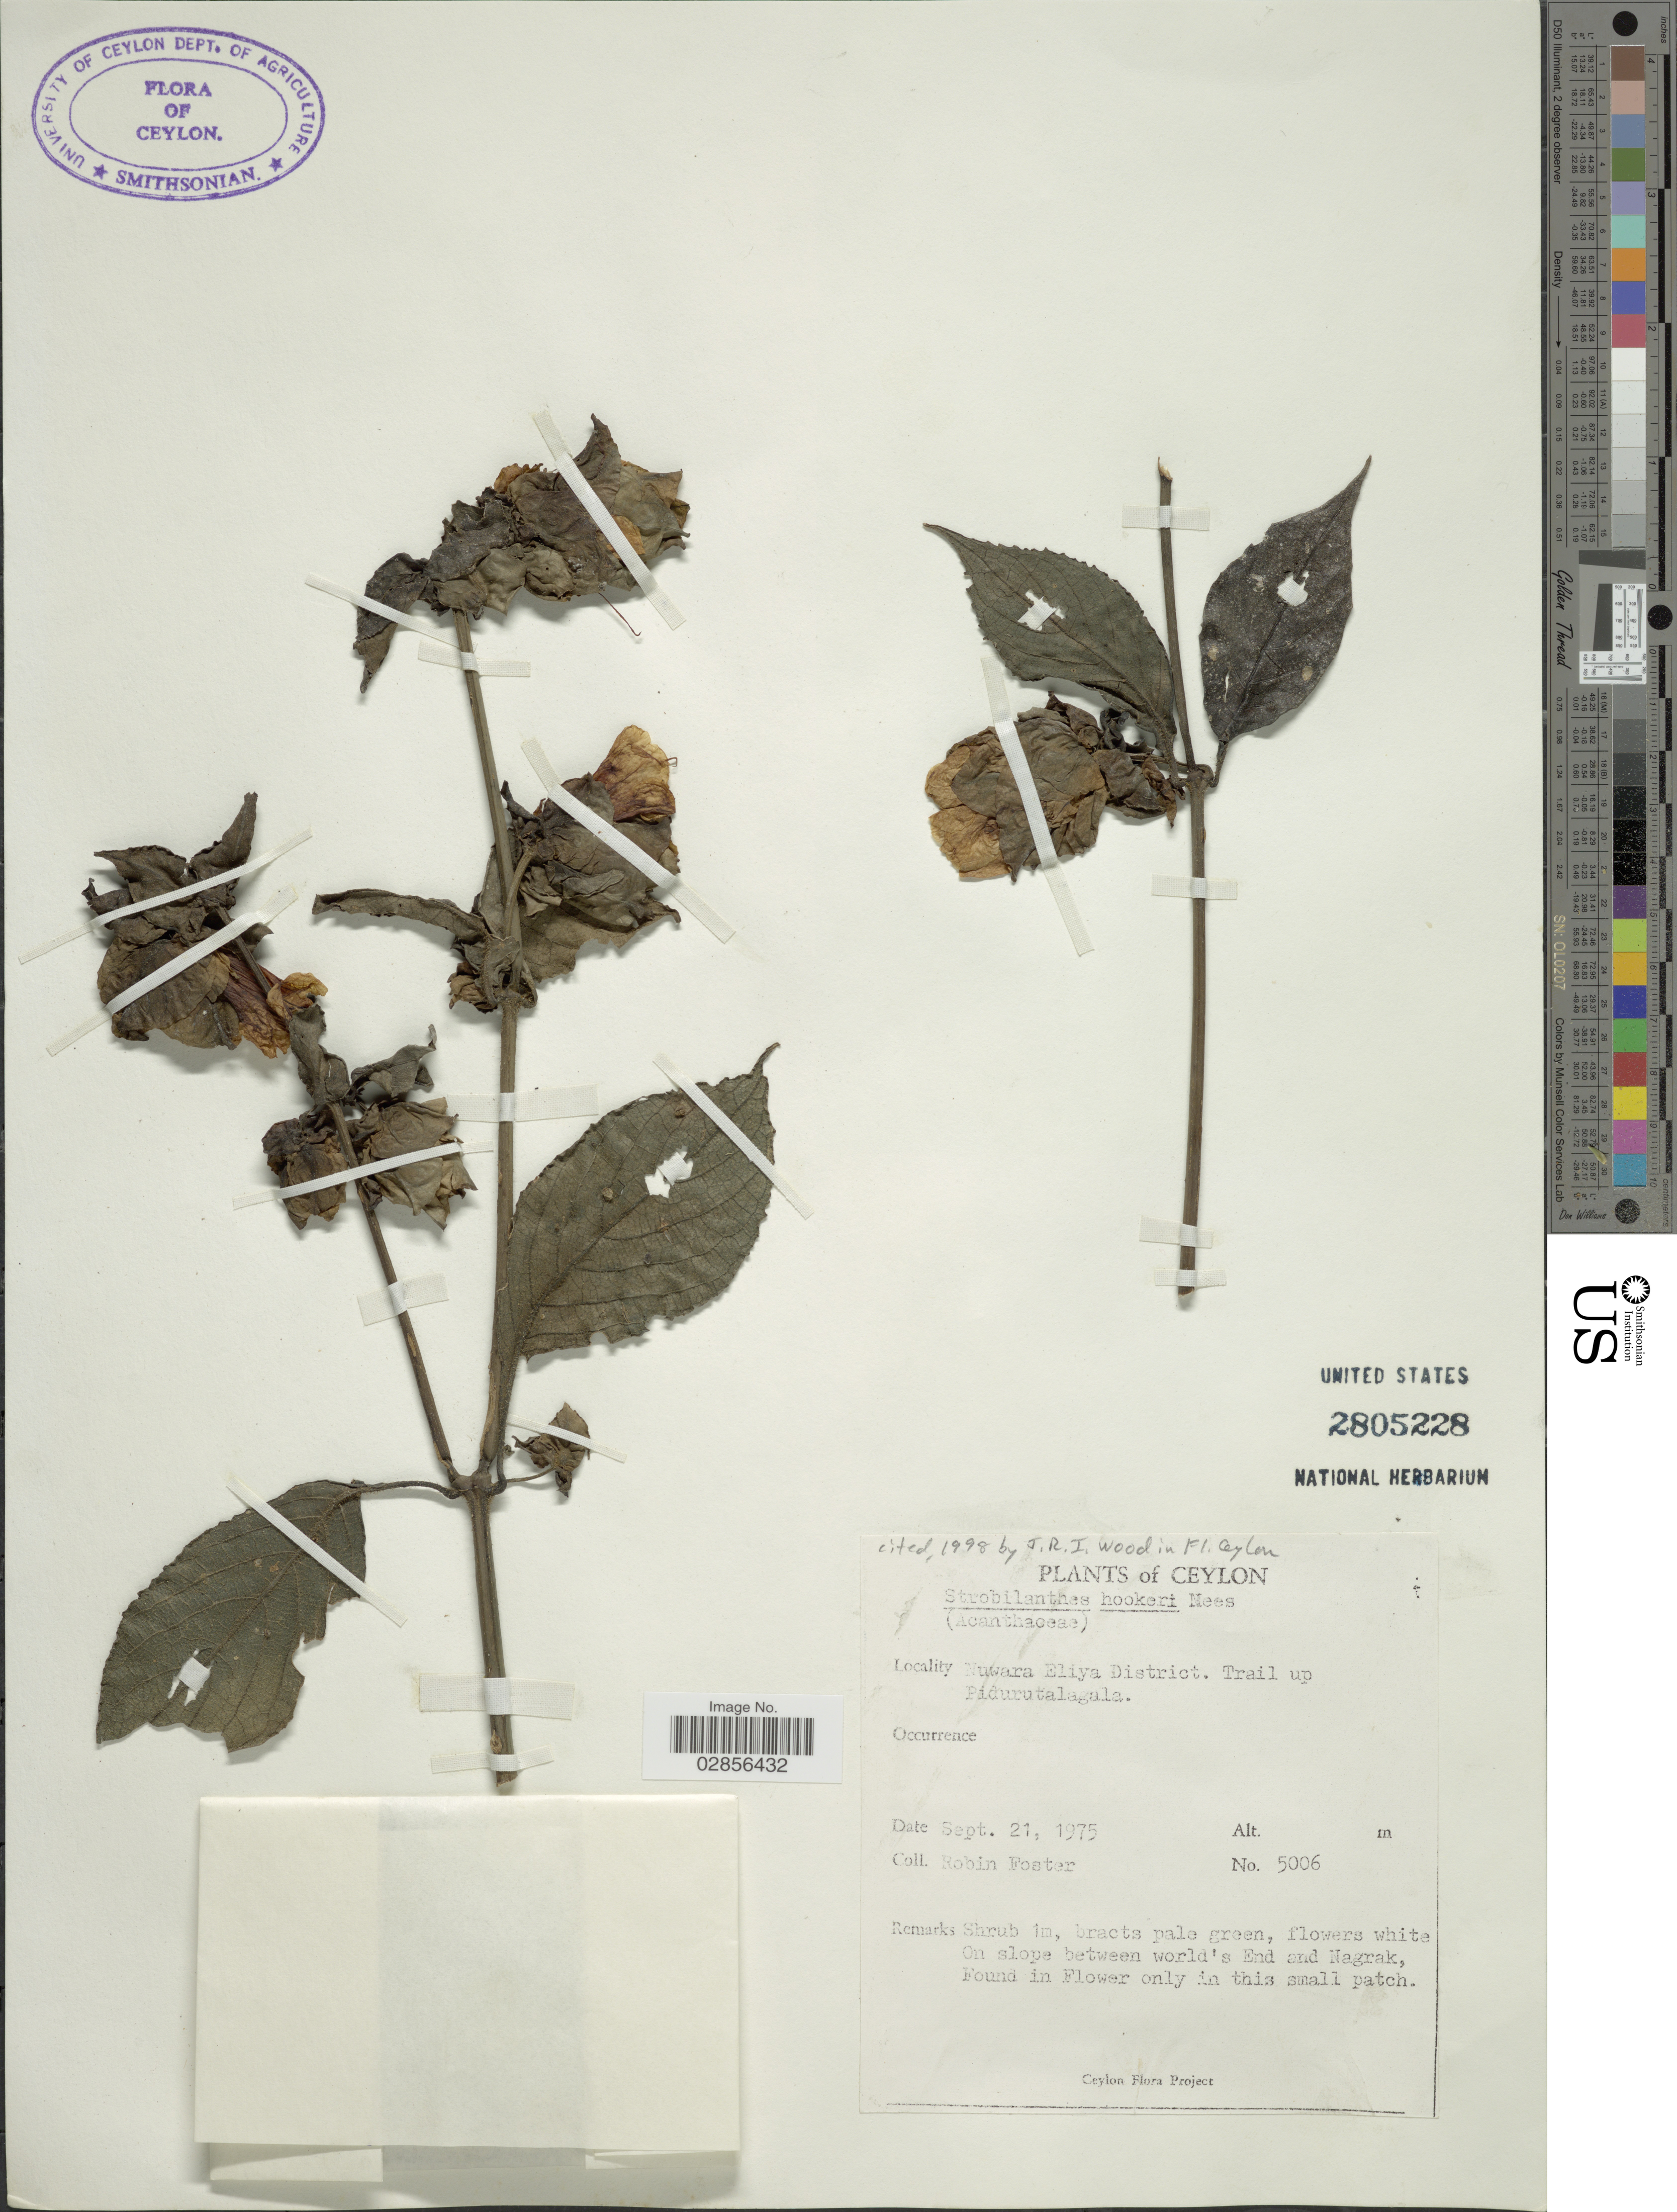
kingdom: Plantae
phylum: Tracheophyta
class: Magnoliopsida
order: Lamiales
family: Acanthaceae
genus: Strobilanthes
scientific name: Strobilanthes hookeri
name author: Nees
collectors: R. B. Foster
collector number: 5006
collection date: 1975-09-21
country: Sri Lanka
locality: Ceylon. Nuwara Eliya District. Trail up Pidurutalagala.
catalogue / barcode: US 2805228